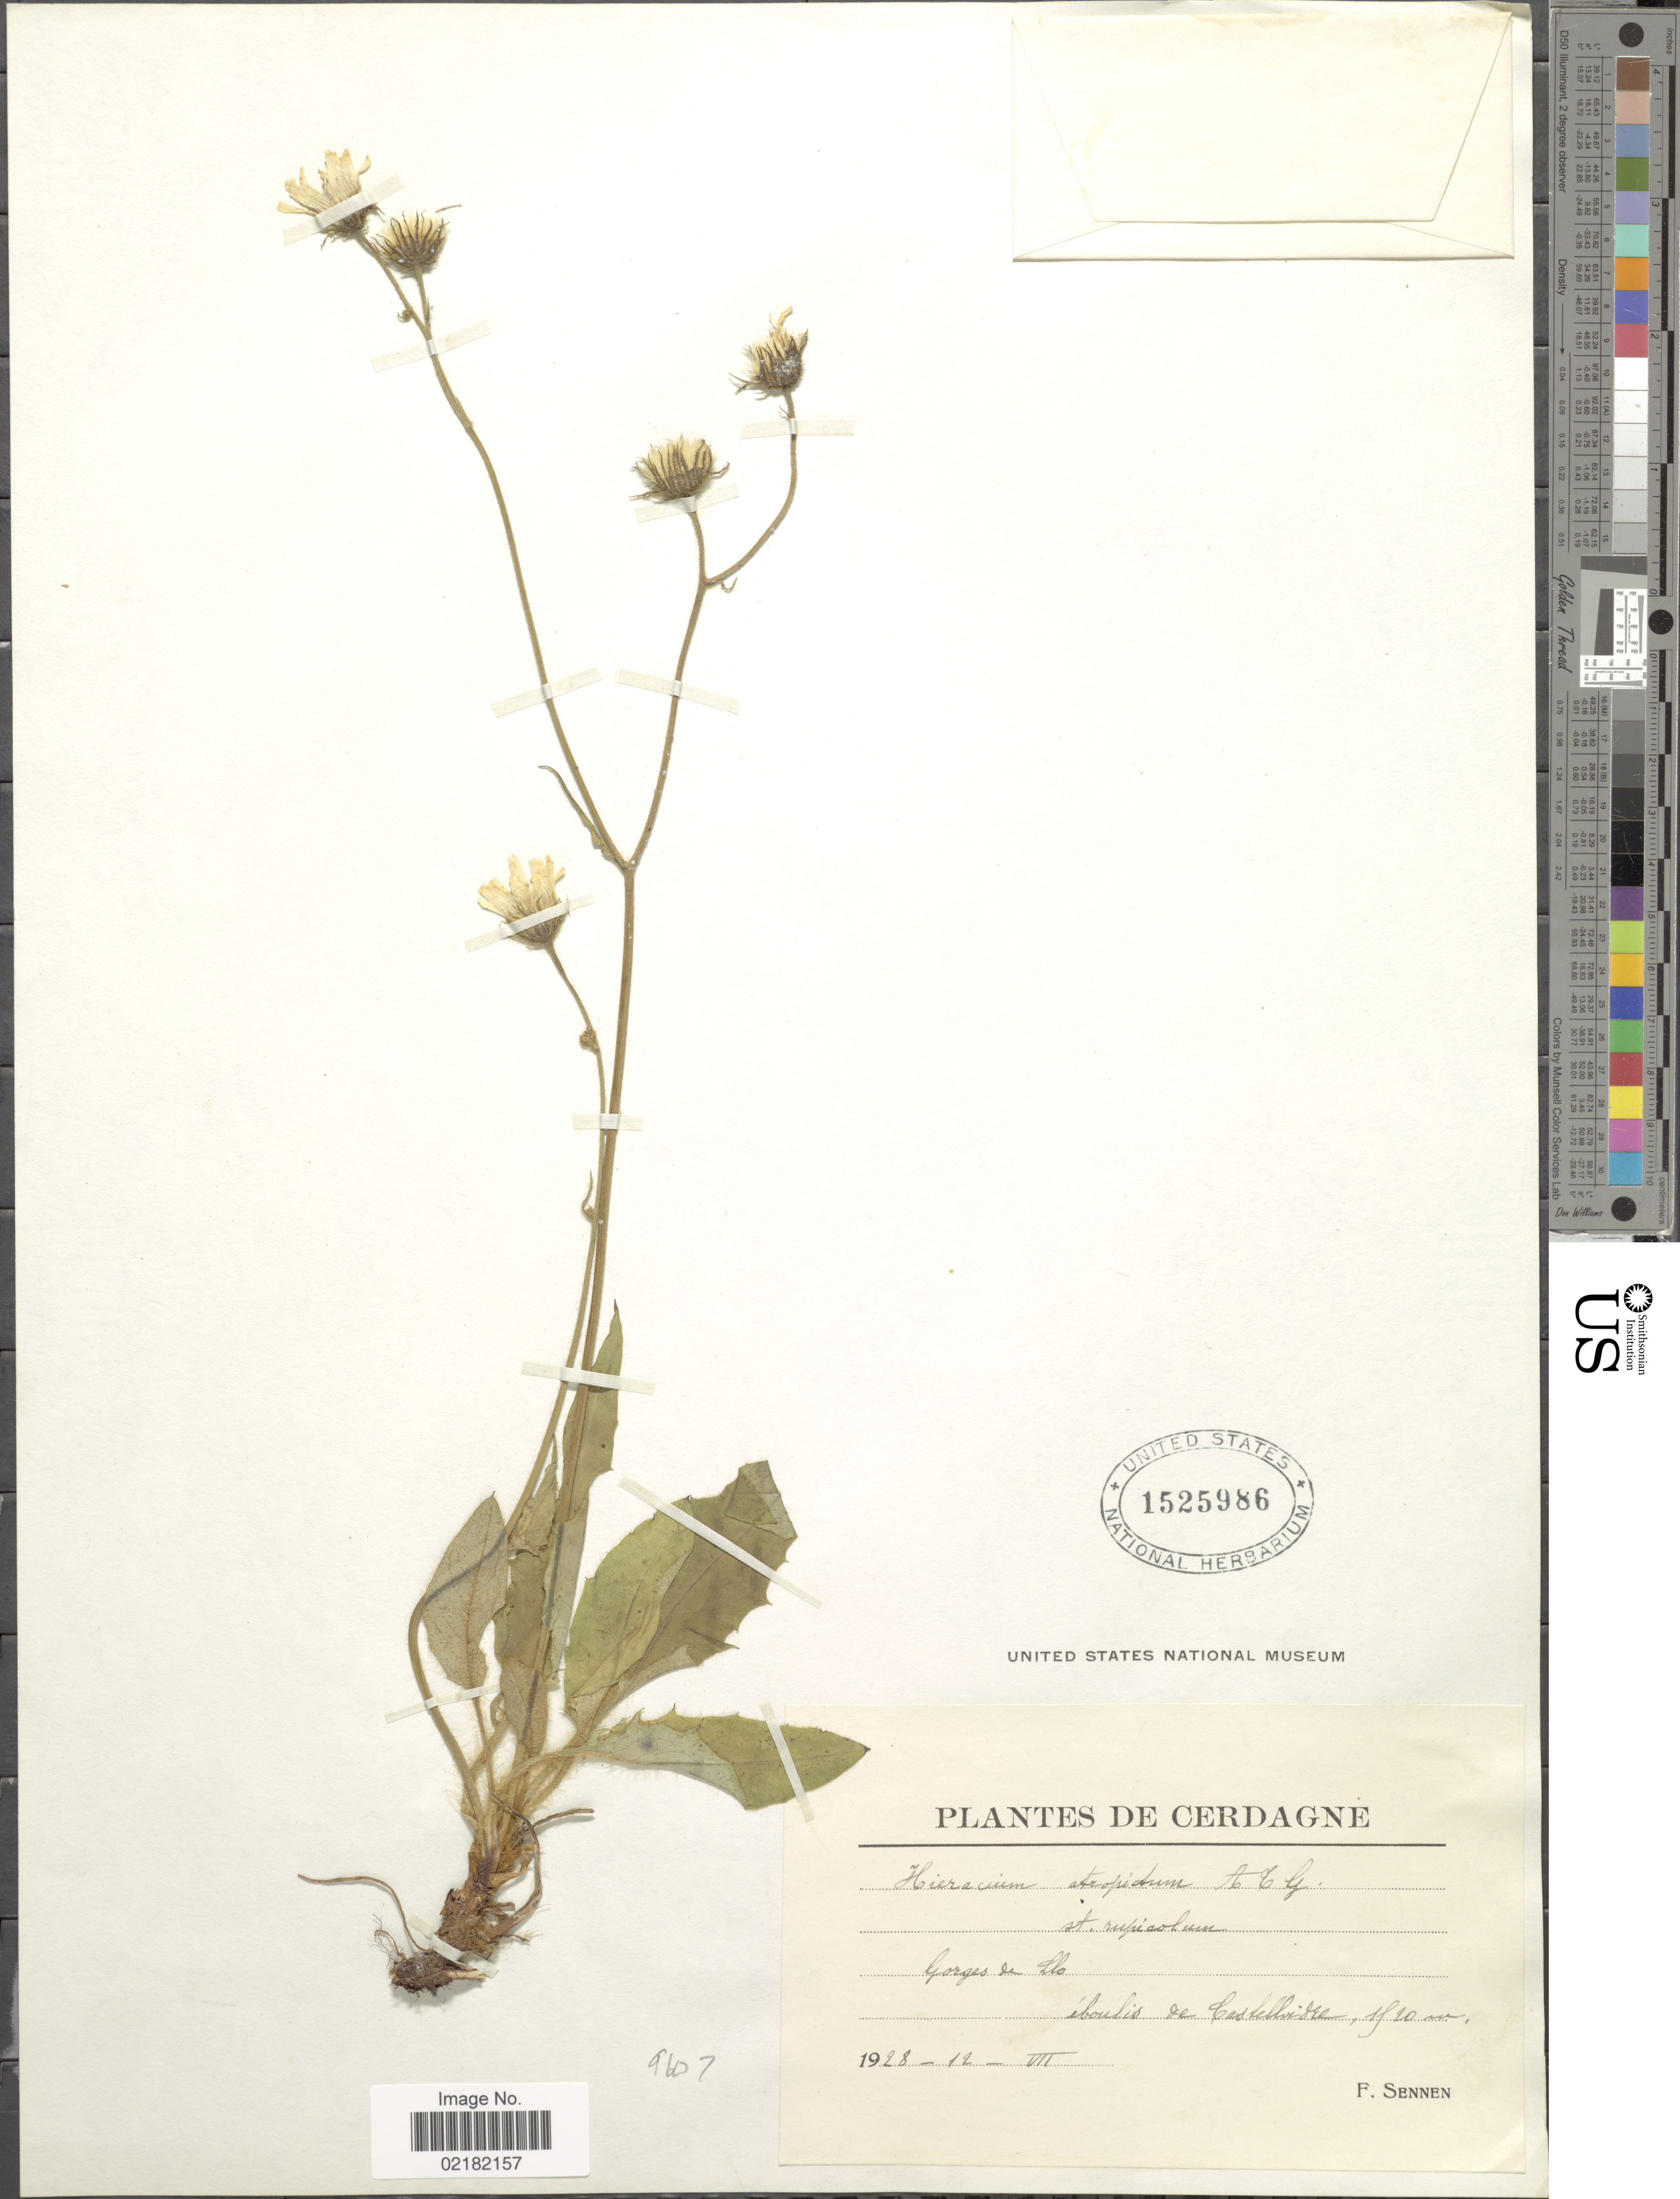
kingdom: Plantae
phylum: Tracheophyta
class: Magnoliopsida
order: Asterales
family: Asteraceae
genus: Hieracium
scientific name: Hieracium atropictum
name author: Arvet-Touvet & Gaut.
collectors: E. Sennen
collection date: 1928-07-12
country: Spain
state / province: Catalunya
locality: Cerdagne, Gorges en Llo, eboulis de Castell vidre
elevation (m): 1920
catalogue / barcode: US 1525986